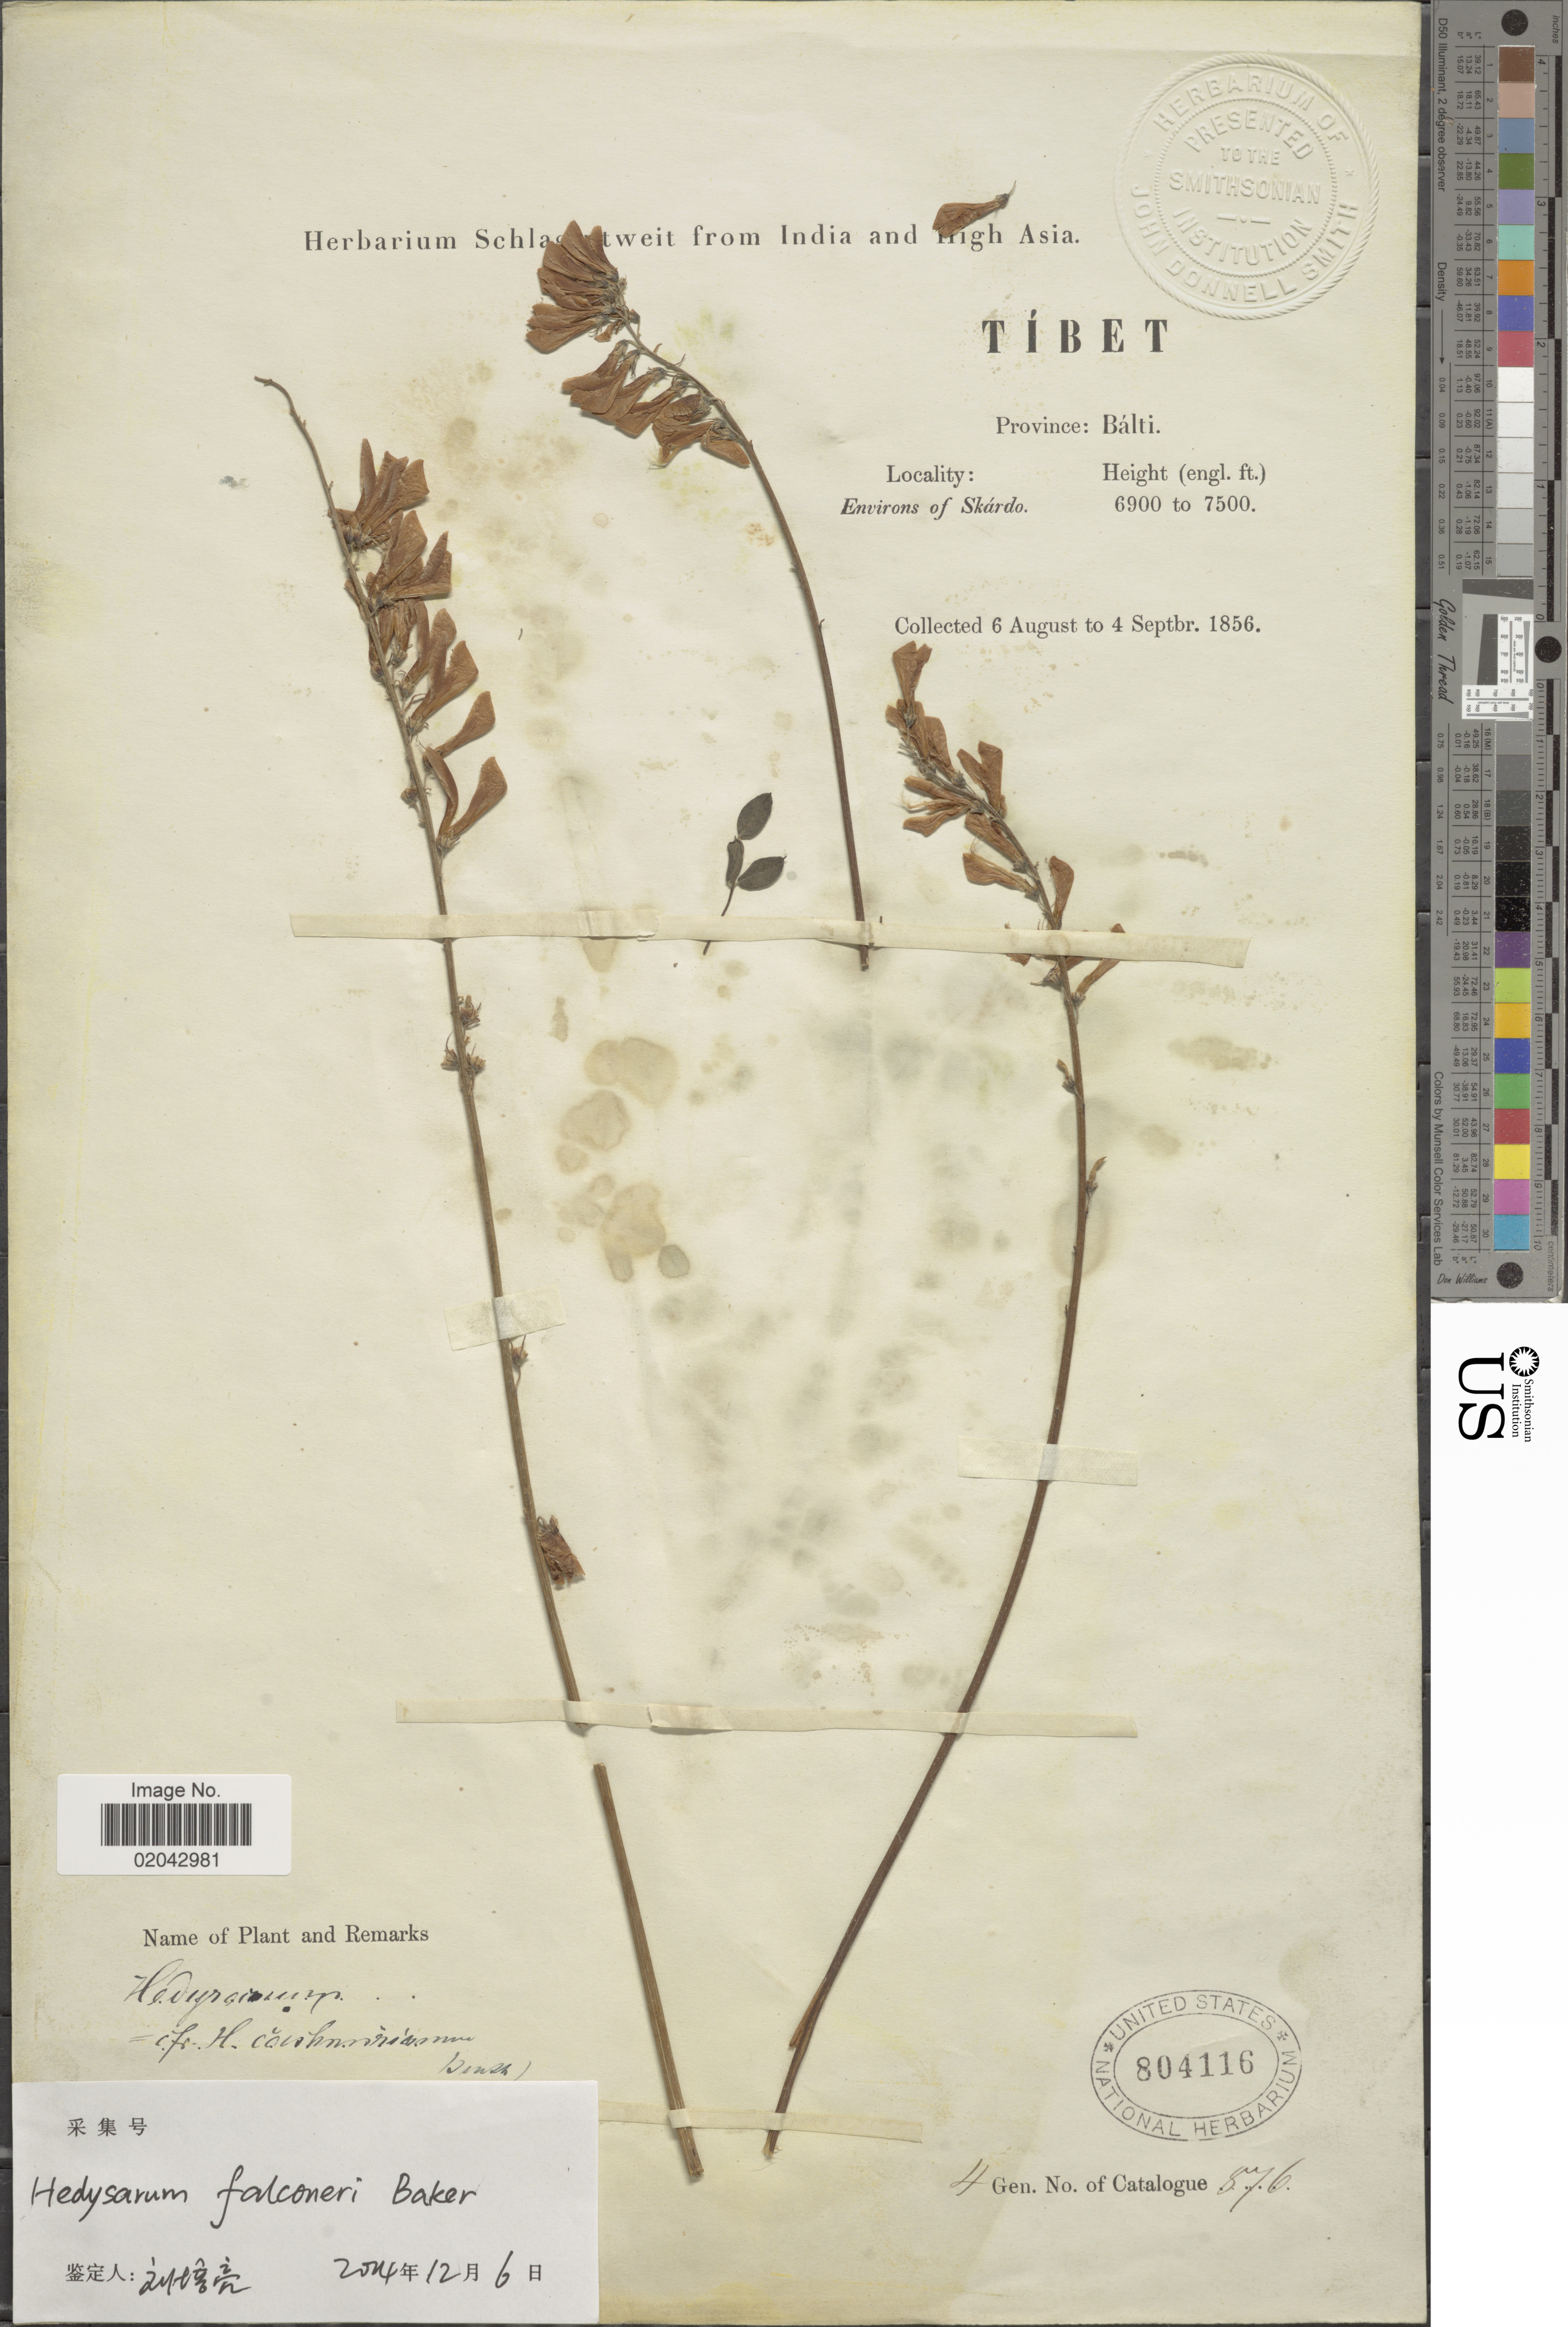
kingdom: Plantae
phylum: Tracheophyta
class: Magnoliopsida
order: Fabales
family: Fabaceae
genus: Hedysarum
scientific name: Hedysarum falconeri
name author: Baker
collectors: ex herb. Schlagintweit from India and High Asia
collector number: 876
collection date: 1856-08-06/1856-09-04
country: China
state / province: Xizang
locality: Tibet, Province Balti, Environs of Skardo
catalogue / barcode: US 804116